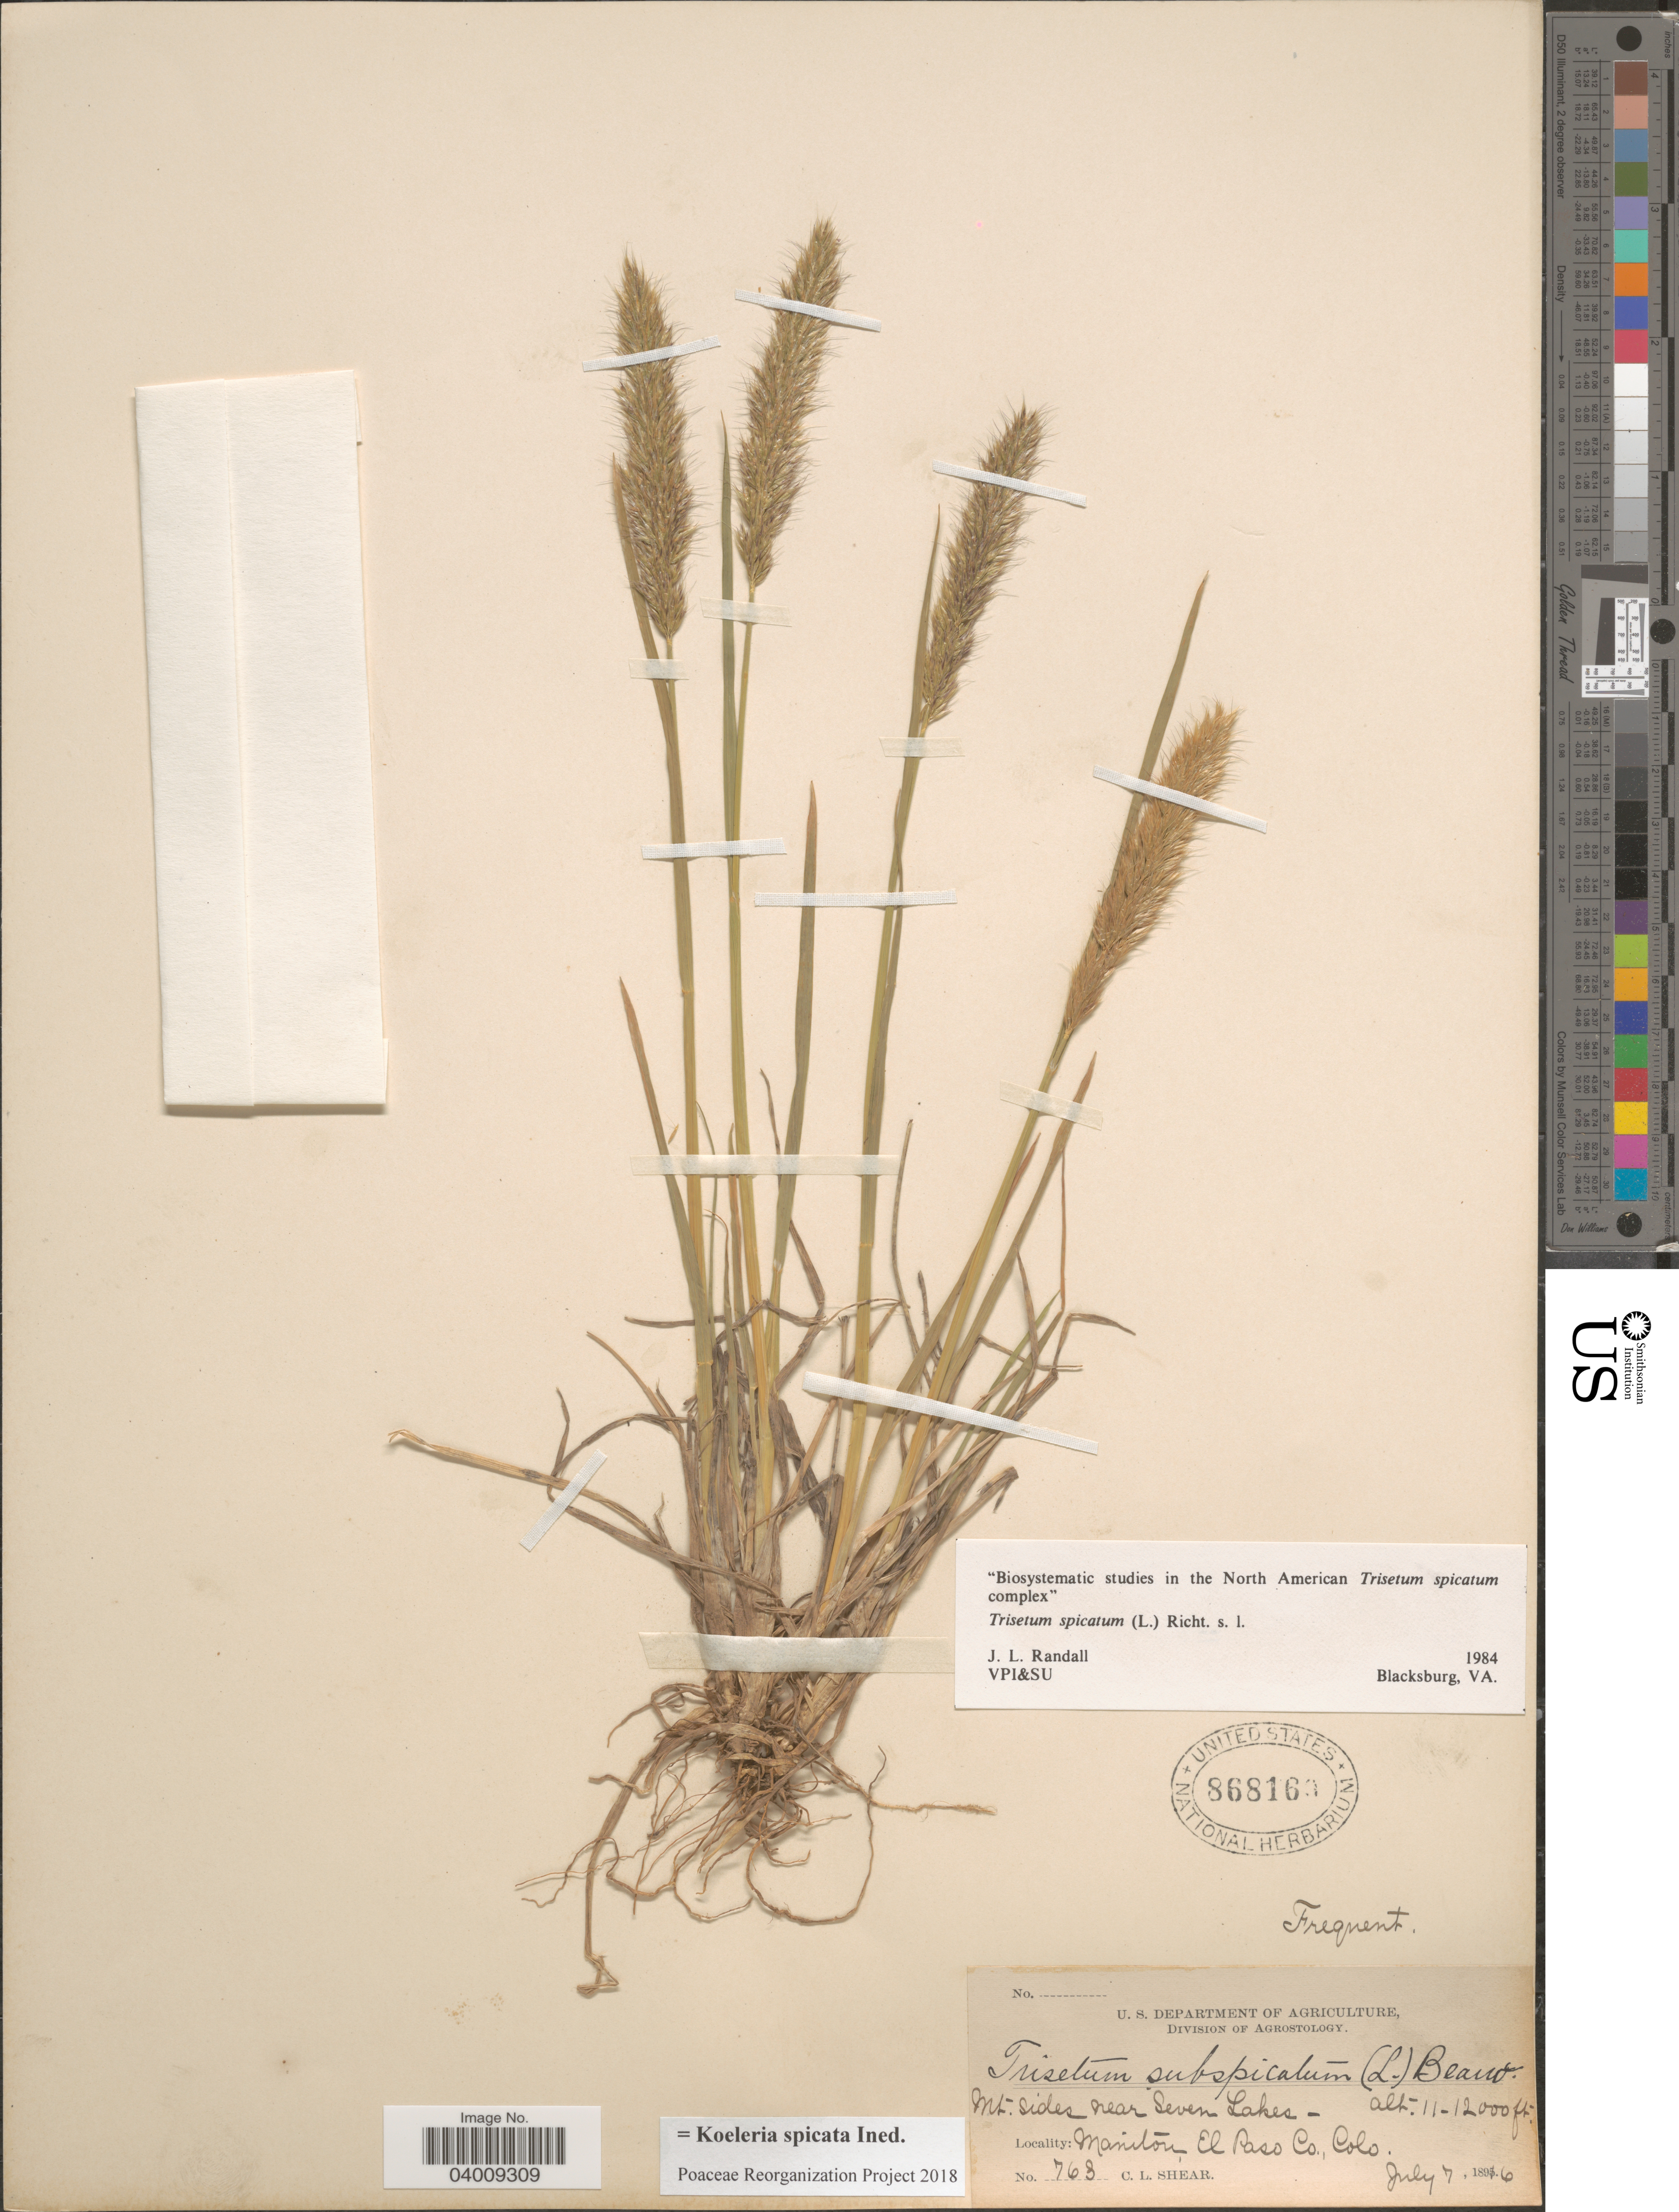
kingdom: Plantae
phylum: Tracheophyta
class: Liliopsida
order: Poales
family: Poaceae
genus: Koeleria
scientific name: Koeleria spicata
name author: (L.) Barberá et al.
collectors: C. L. Shear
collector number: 763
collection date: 1896-07-07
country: United States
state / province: Colorado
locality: Mt. Sides near Seven Lakes. Manitou, El Paso Co.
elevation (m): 3353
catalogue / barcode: US 868160